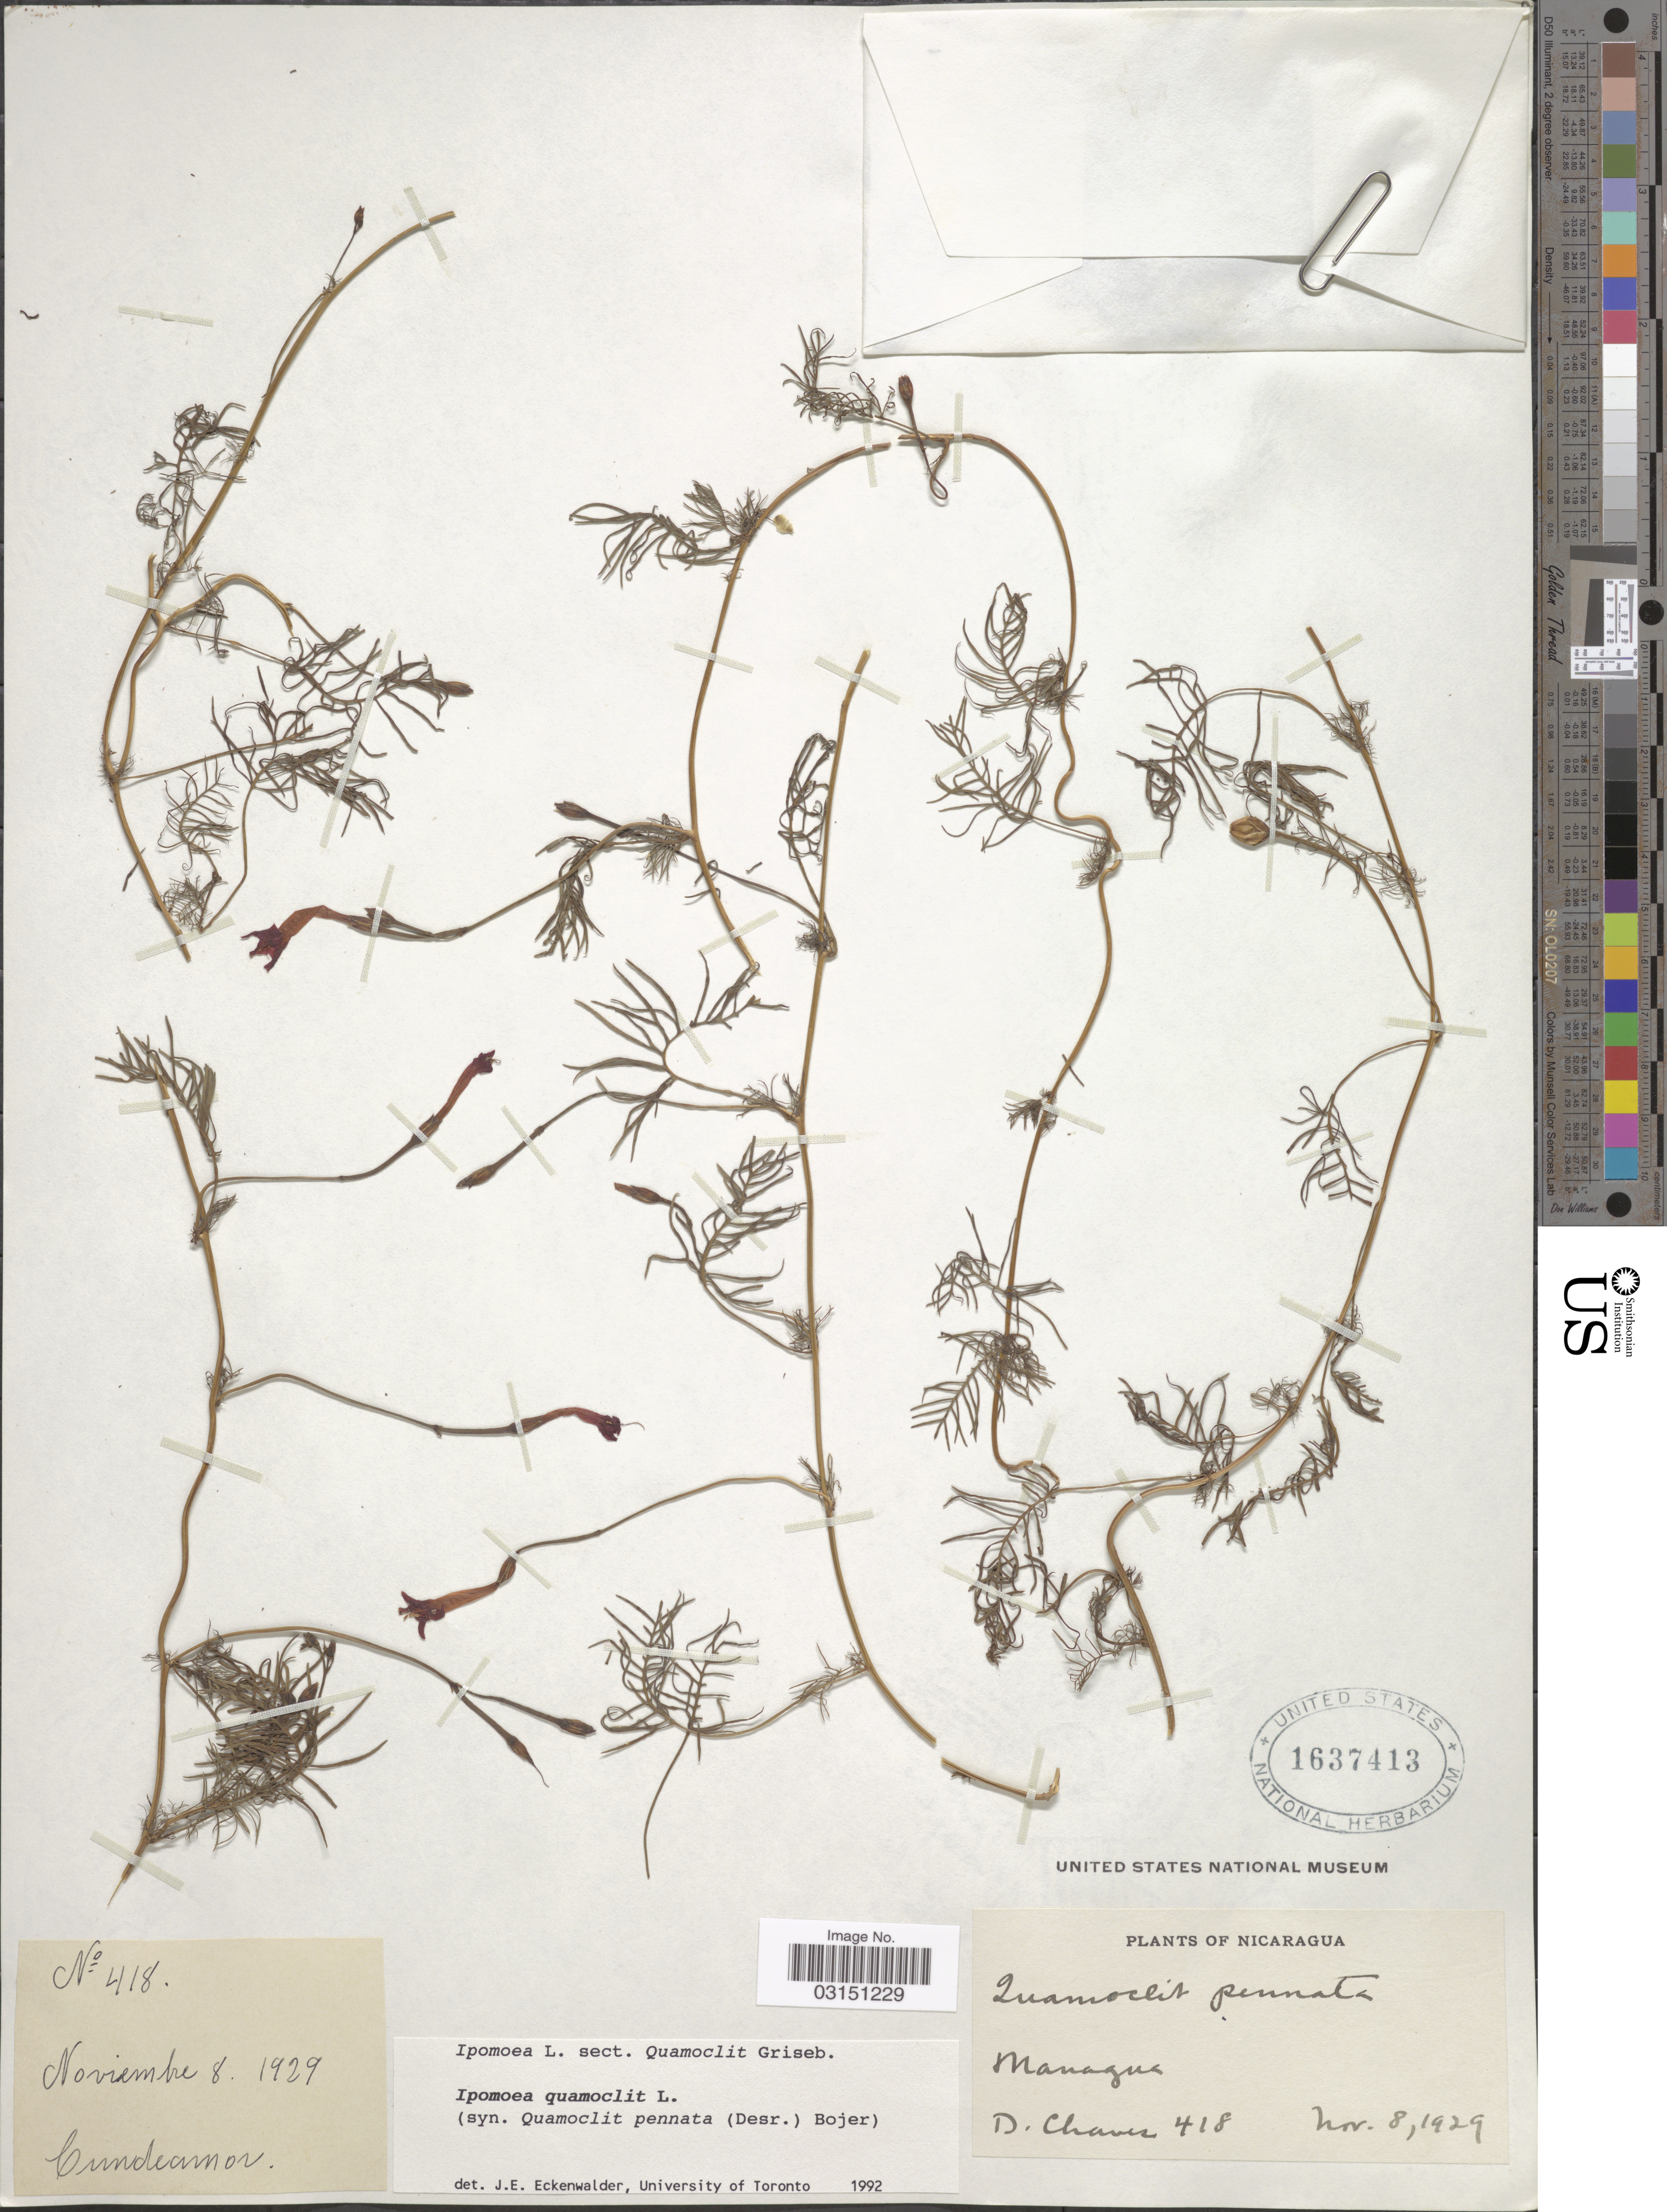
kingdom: Plantae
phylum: Tracheophyta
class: Magnoliopsida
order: Solanales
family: Convolvulaceae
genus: Ipomoea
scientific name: Ipomoea quamoclit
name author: L.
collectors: D. Chaves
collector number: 418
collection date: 1929-11-08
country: Nicaragua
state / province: Managua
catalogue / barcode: US 1637413